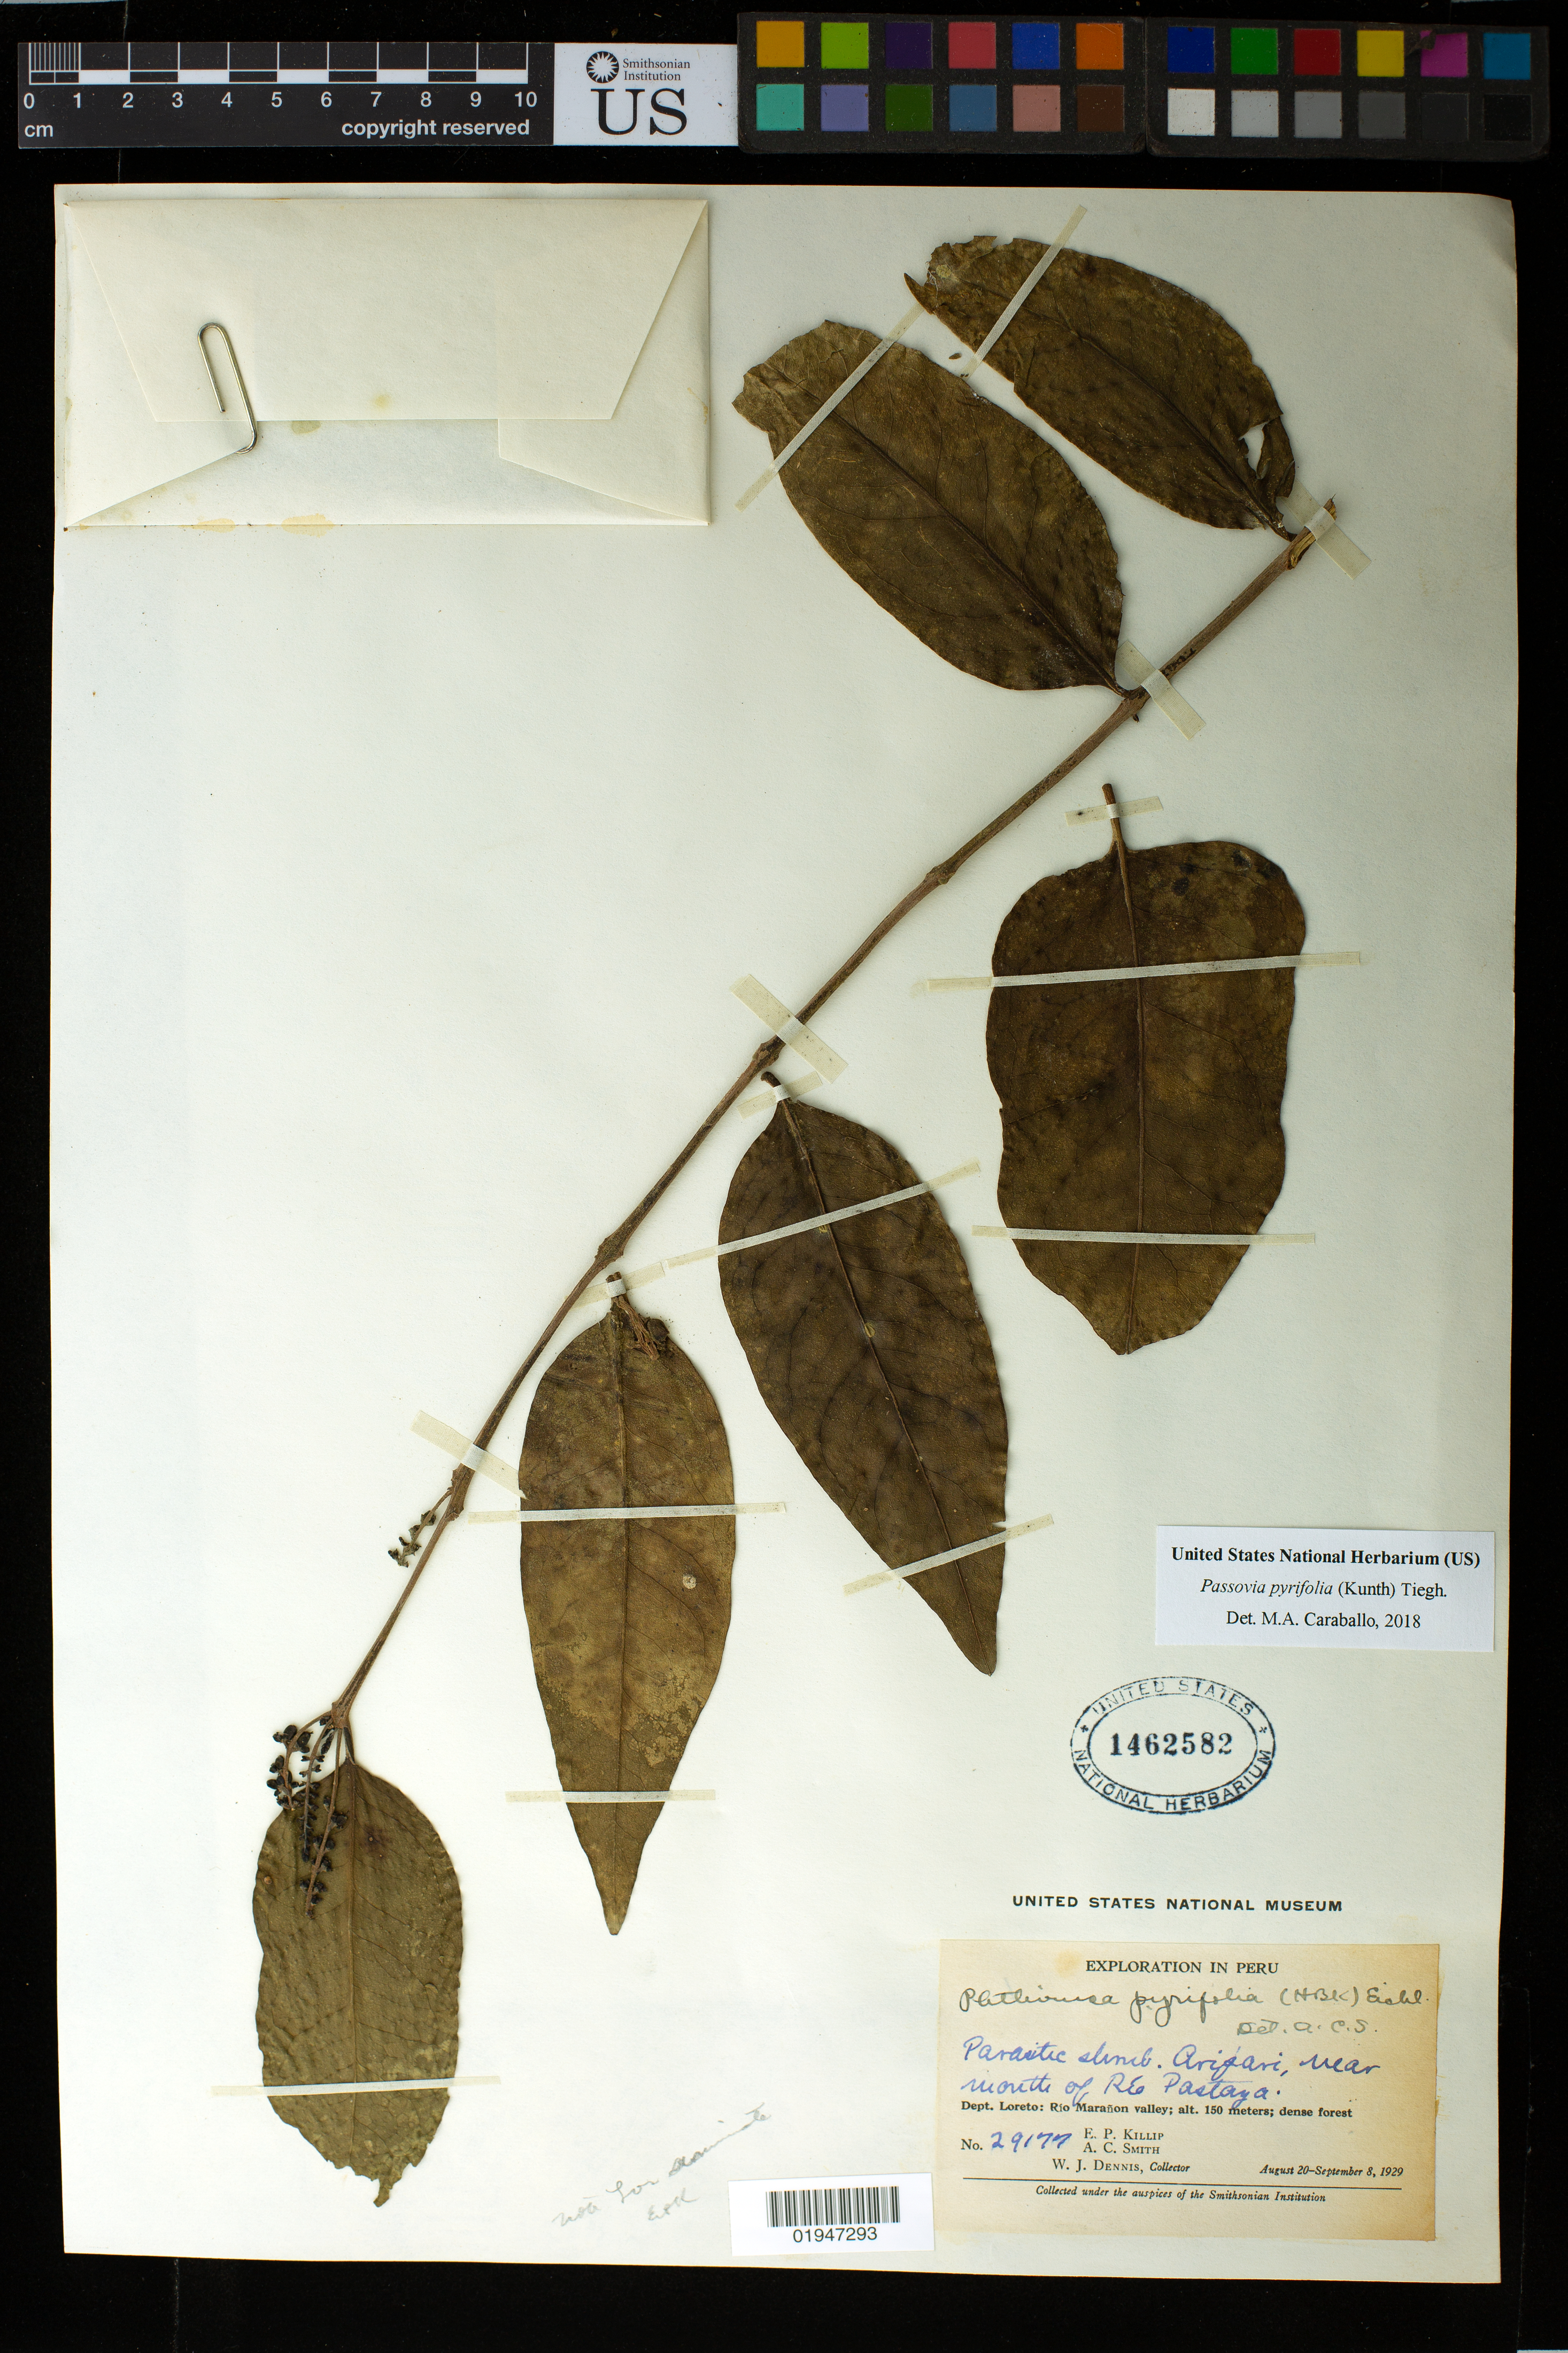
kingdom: Plantae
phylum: Tracheophyta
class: Magnoliopsida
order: Santalales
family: Loranthaceae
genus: Passovia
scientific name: Passovia pyrifolia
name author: (Kunth) Tiegh.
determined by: Caraballo-Ortiz, Marcos A., (MISS), University of Mississippi (UNITED STATES)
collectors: E. P. Killip, A. C. Smith & W. J. Dennis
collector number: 29177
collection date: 1929-08-20/1929-09-08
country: Peru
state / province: Loreto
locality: Rio Marañon valley, Arijari, near mouth of Río Pastaya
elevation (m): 150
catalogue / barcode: US 1462582